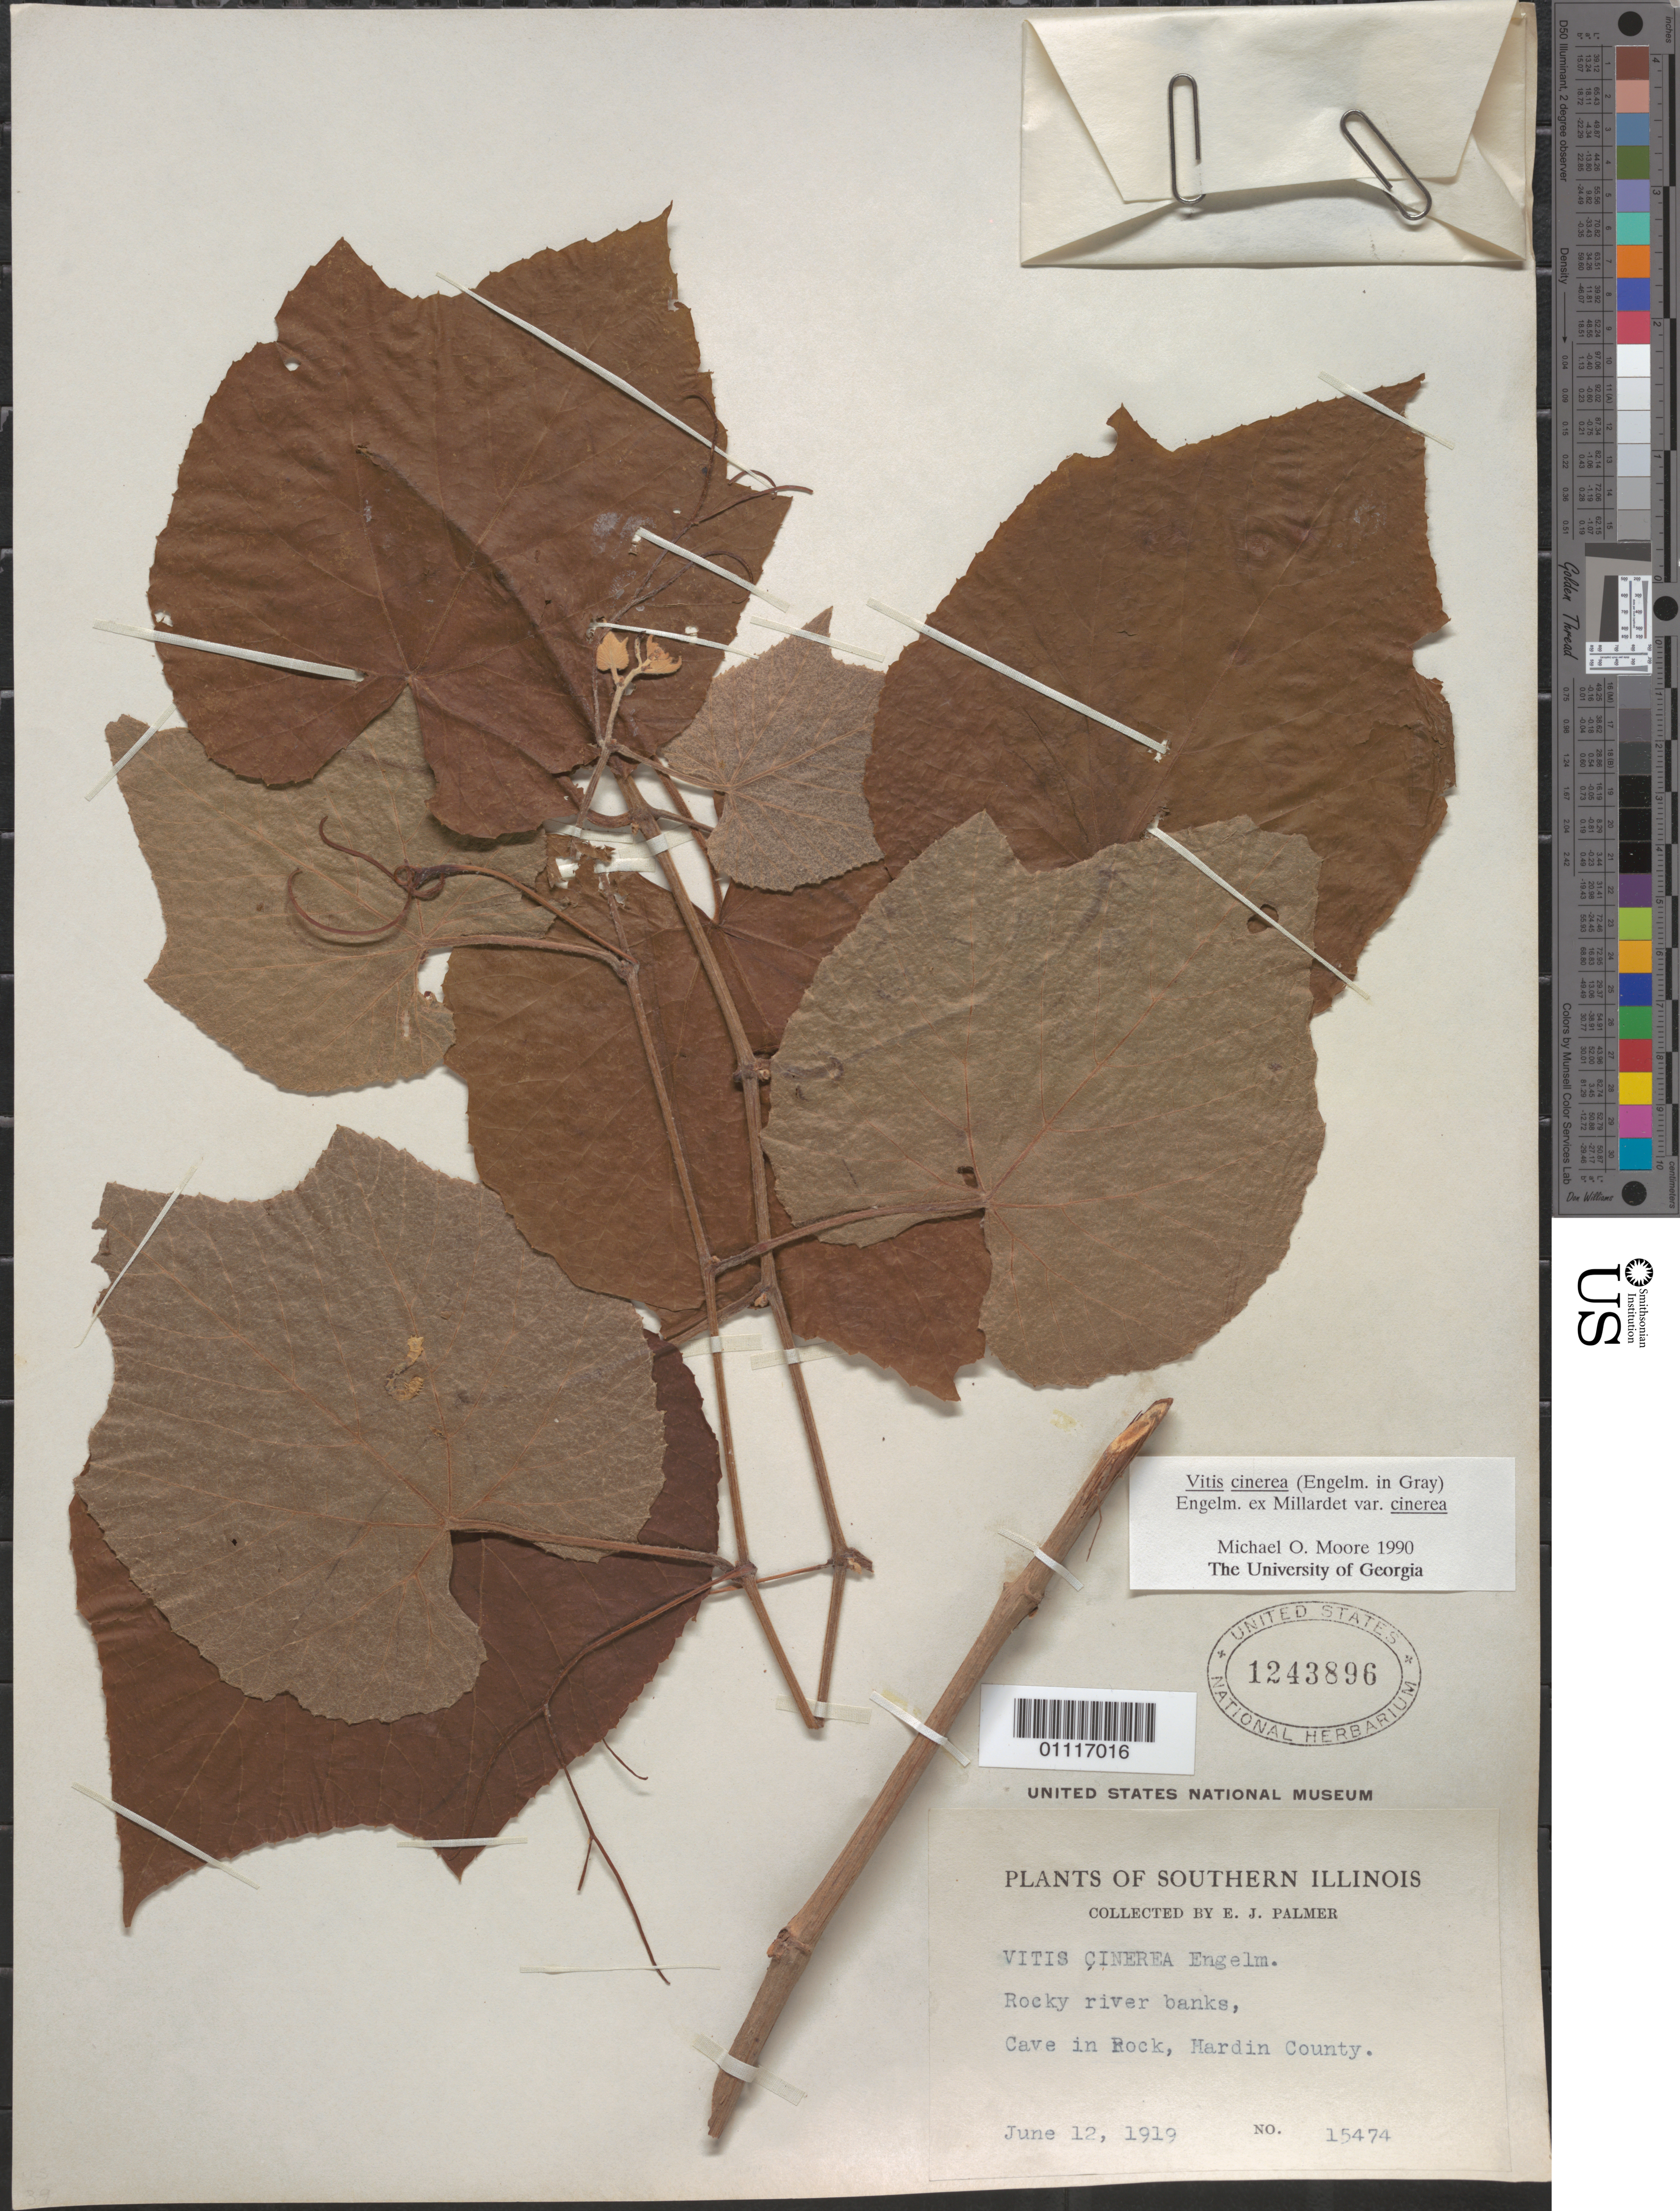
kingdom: Plantae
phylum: Tracheophyta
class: Magnoliopsida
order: Vitales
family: Vitaceae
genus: Vitis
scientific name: Vitis cinerea var. cinerea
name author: (Engelm.) Engelm. ex Millardet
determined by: Moore, M. O.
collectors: E. J. Palmer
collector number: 15474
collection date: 1919-06-12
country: United States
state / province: Illinois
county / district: Hardin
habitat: Rocky river banks, Cave in Rock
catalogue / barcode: US 1243896